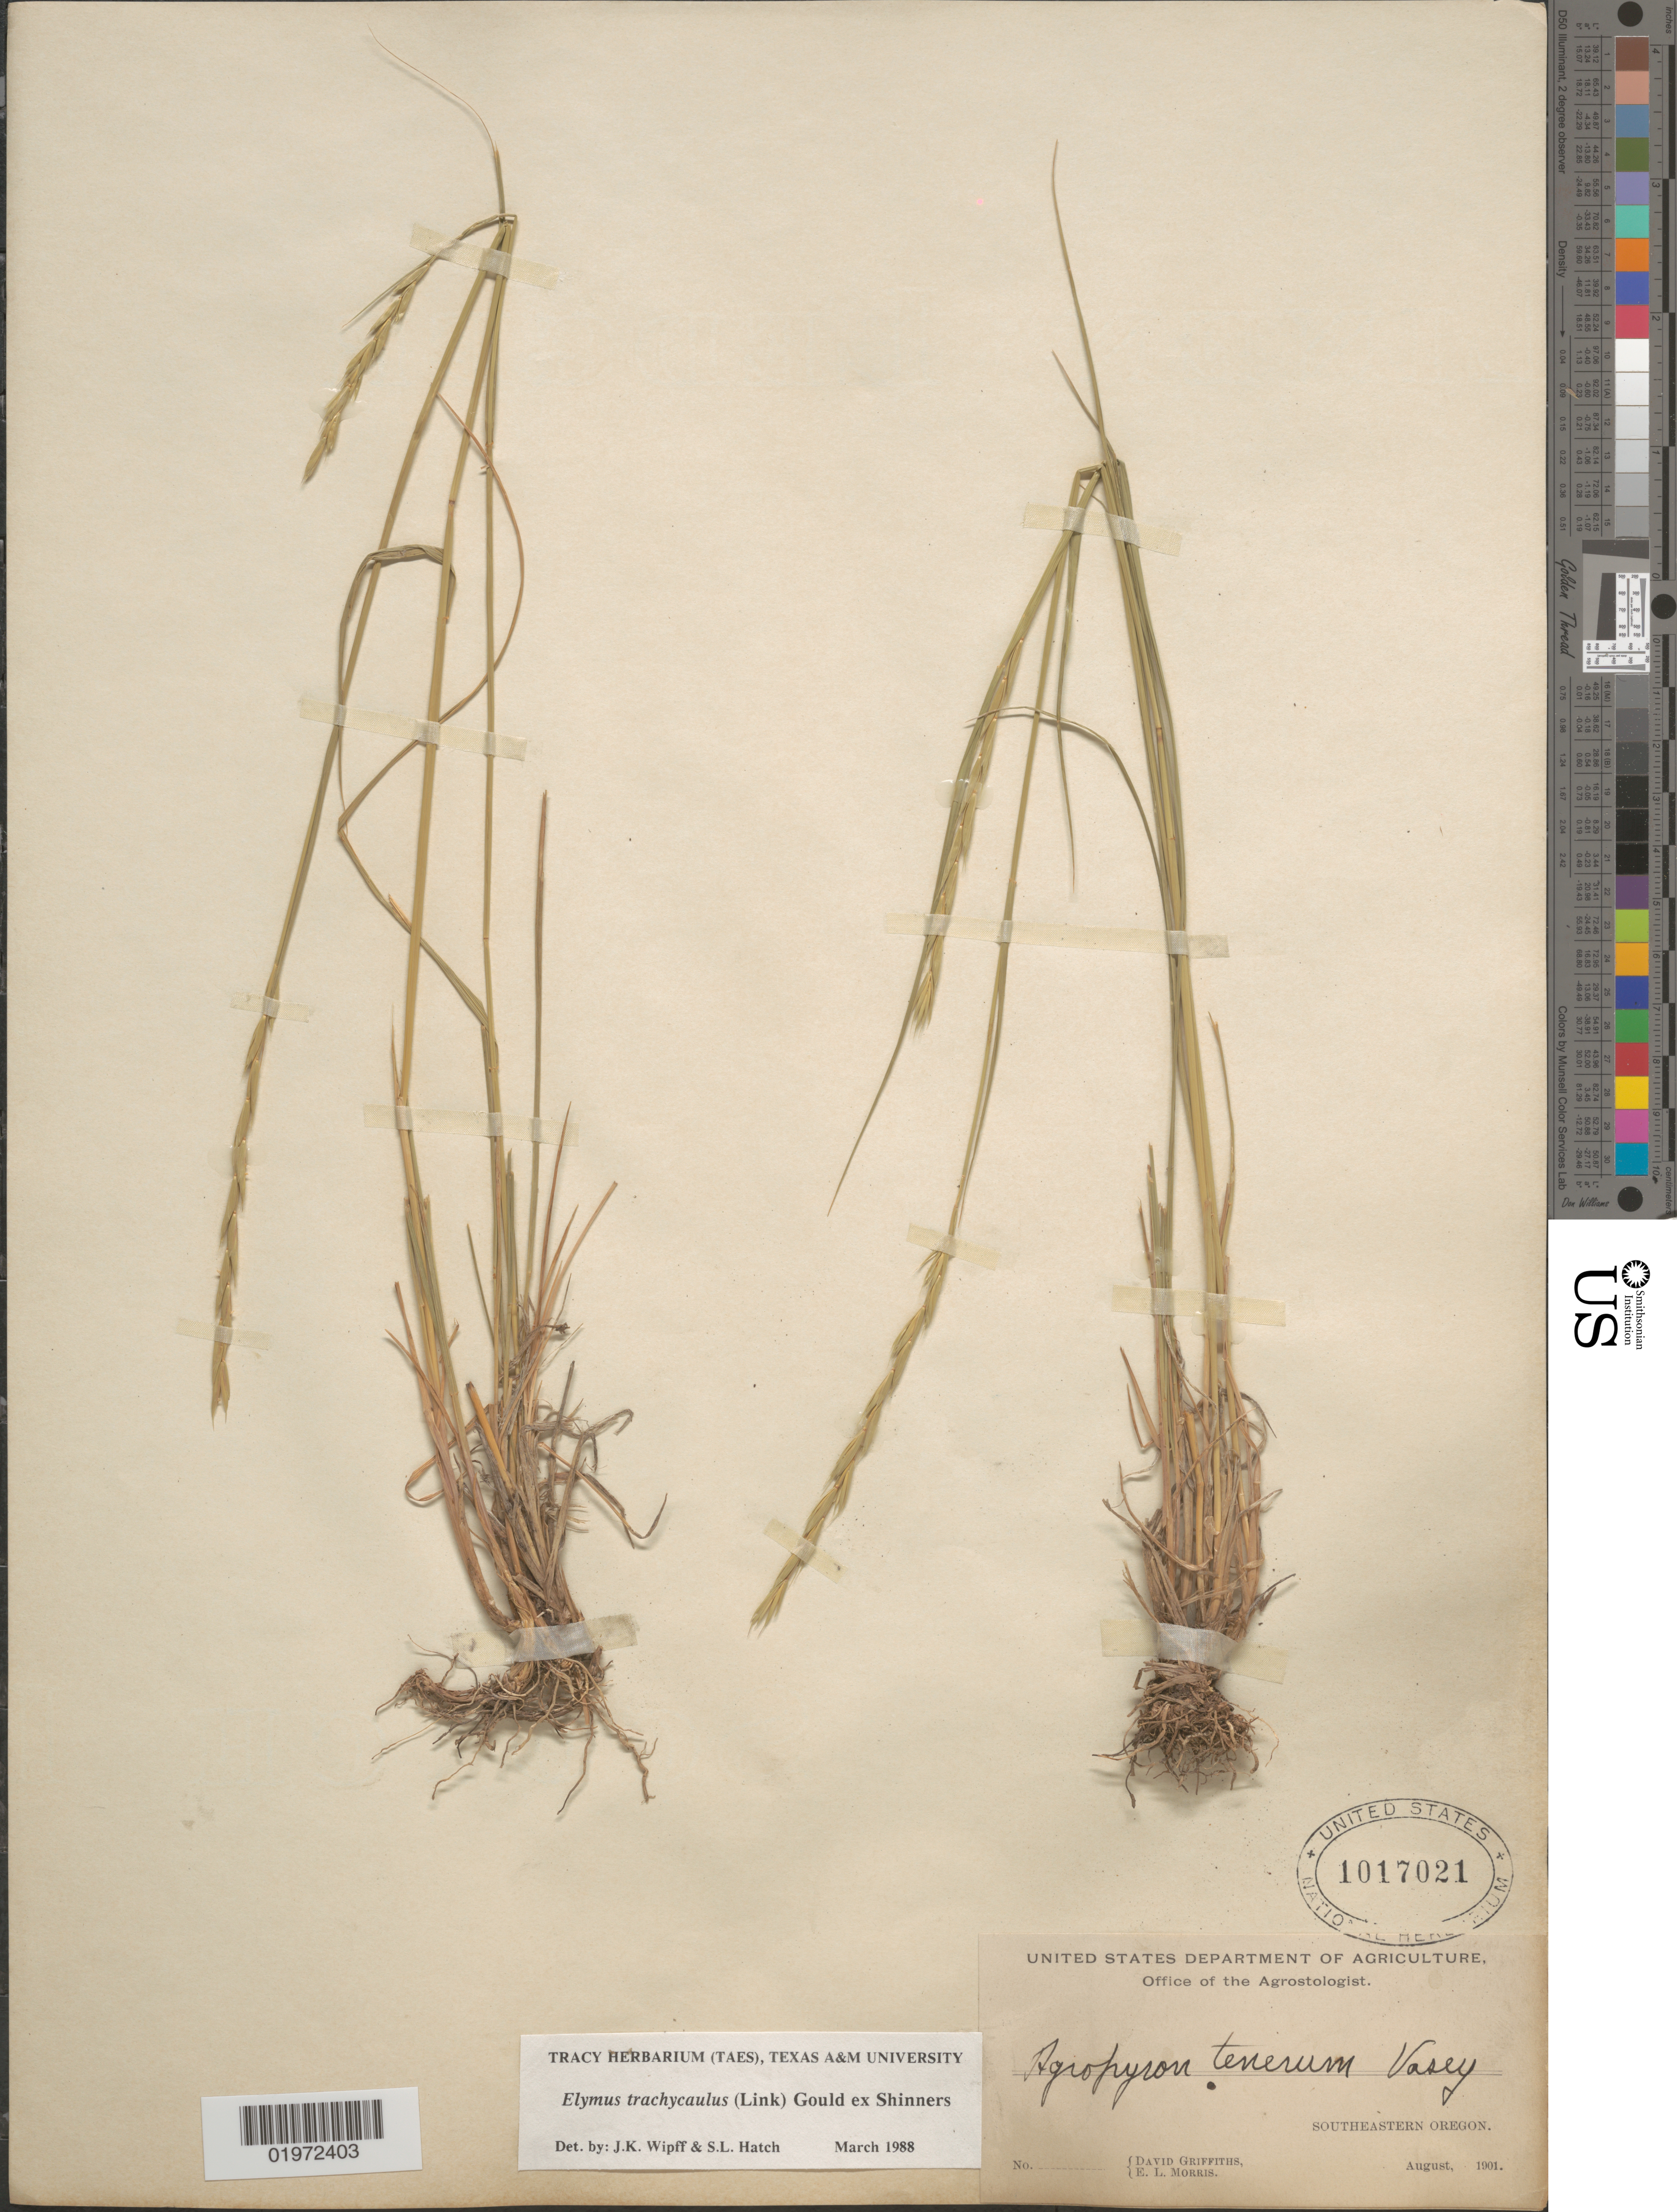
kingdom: Plantae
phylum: Tracheophyta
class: Liliopsida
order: Poales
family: Poaceae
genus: Elymus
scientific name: Elymus trachycaulus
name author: (Link) Gould ex Shinners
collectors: D. Griffiths & E. Morris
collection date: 1901-08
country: United States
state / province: Oregon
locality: Southeastern Oregon.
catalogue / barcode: US 1017021